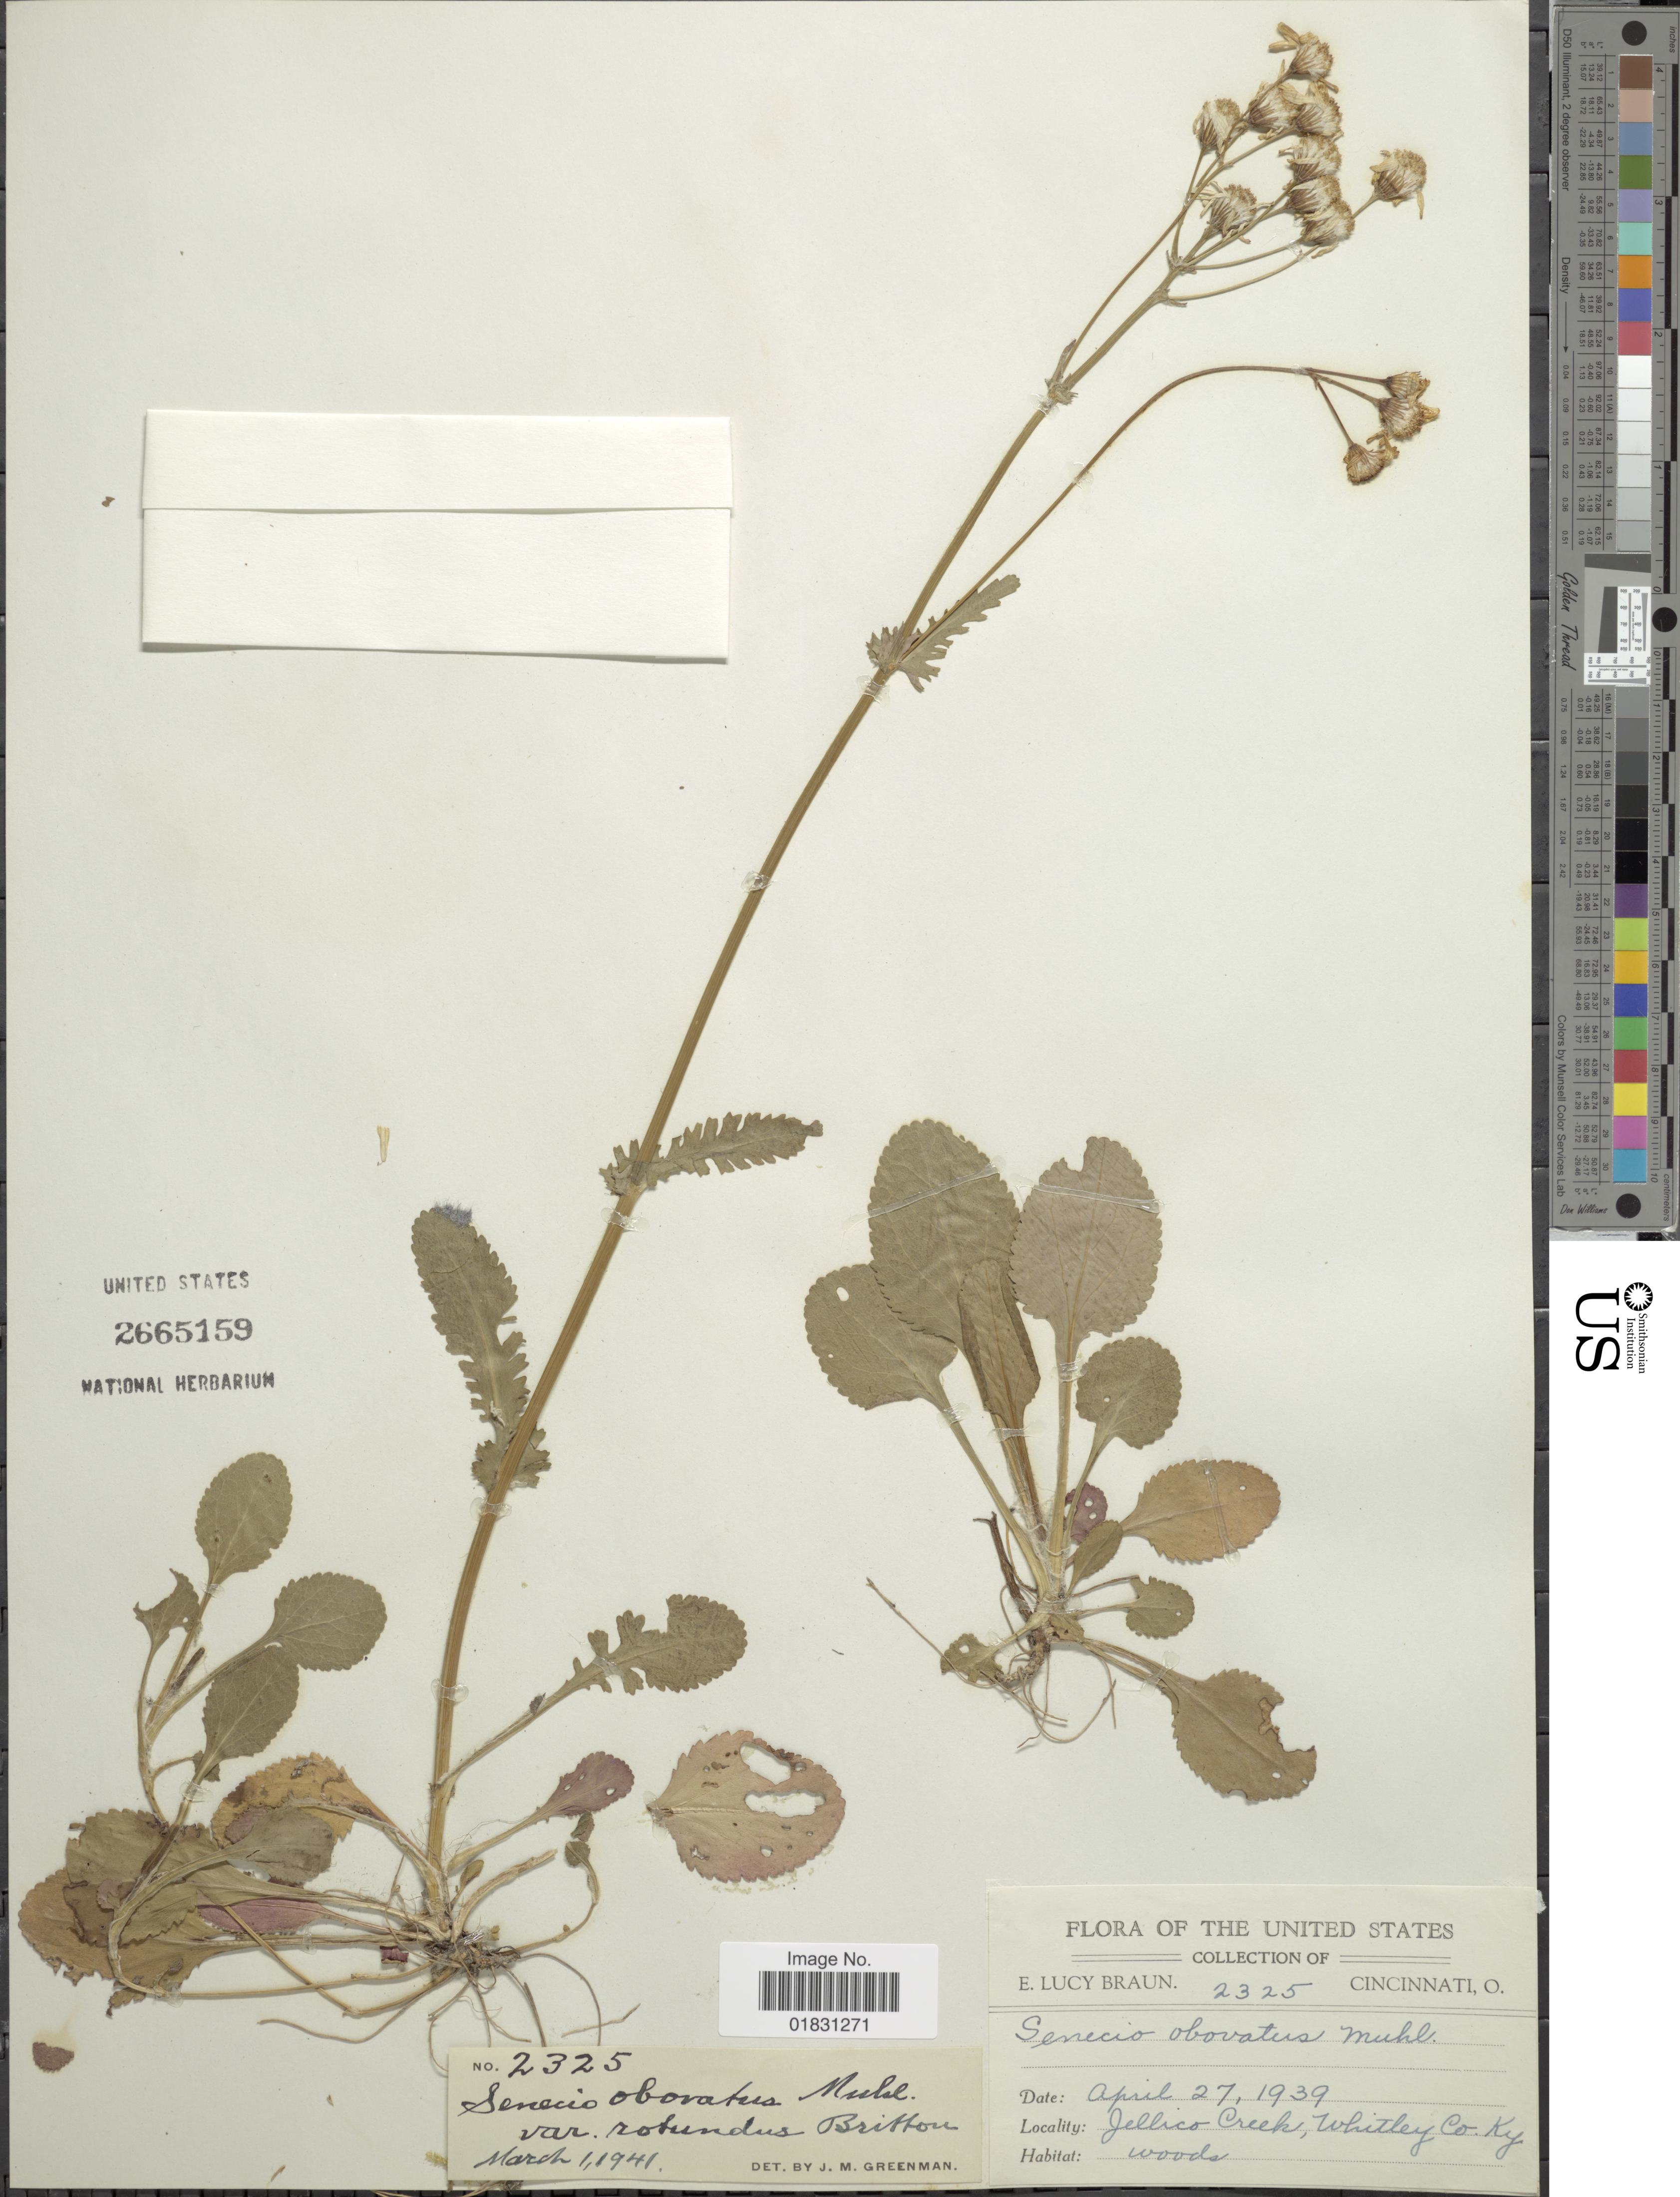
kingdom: Plantae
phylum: Tracheophyta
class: Magnoliopsida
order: Asterales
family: Asteraceae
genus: Packera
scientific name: Packera obovata var. rotundus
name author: Britton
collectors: E. L. Braun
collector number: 2325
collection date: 1939-04-27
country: United States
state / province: Kentucky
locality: Jellico Creek, Whitley Co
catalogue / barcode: US 2665159